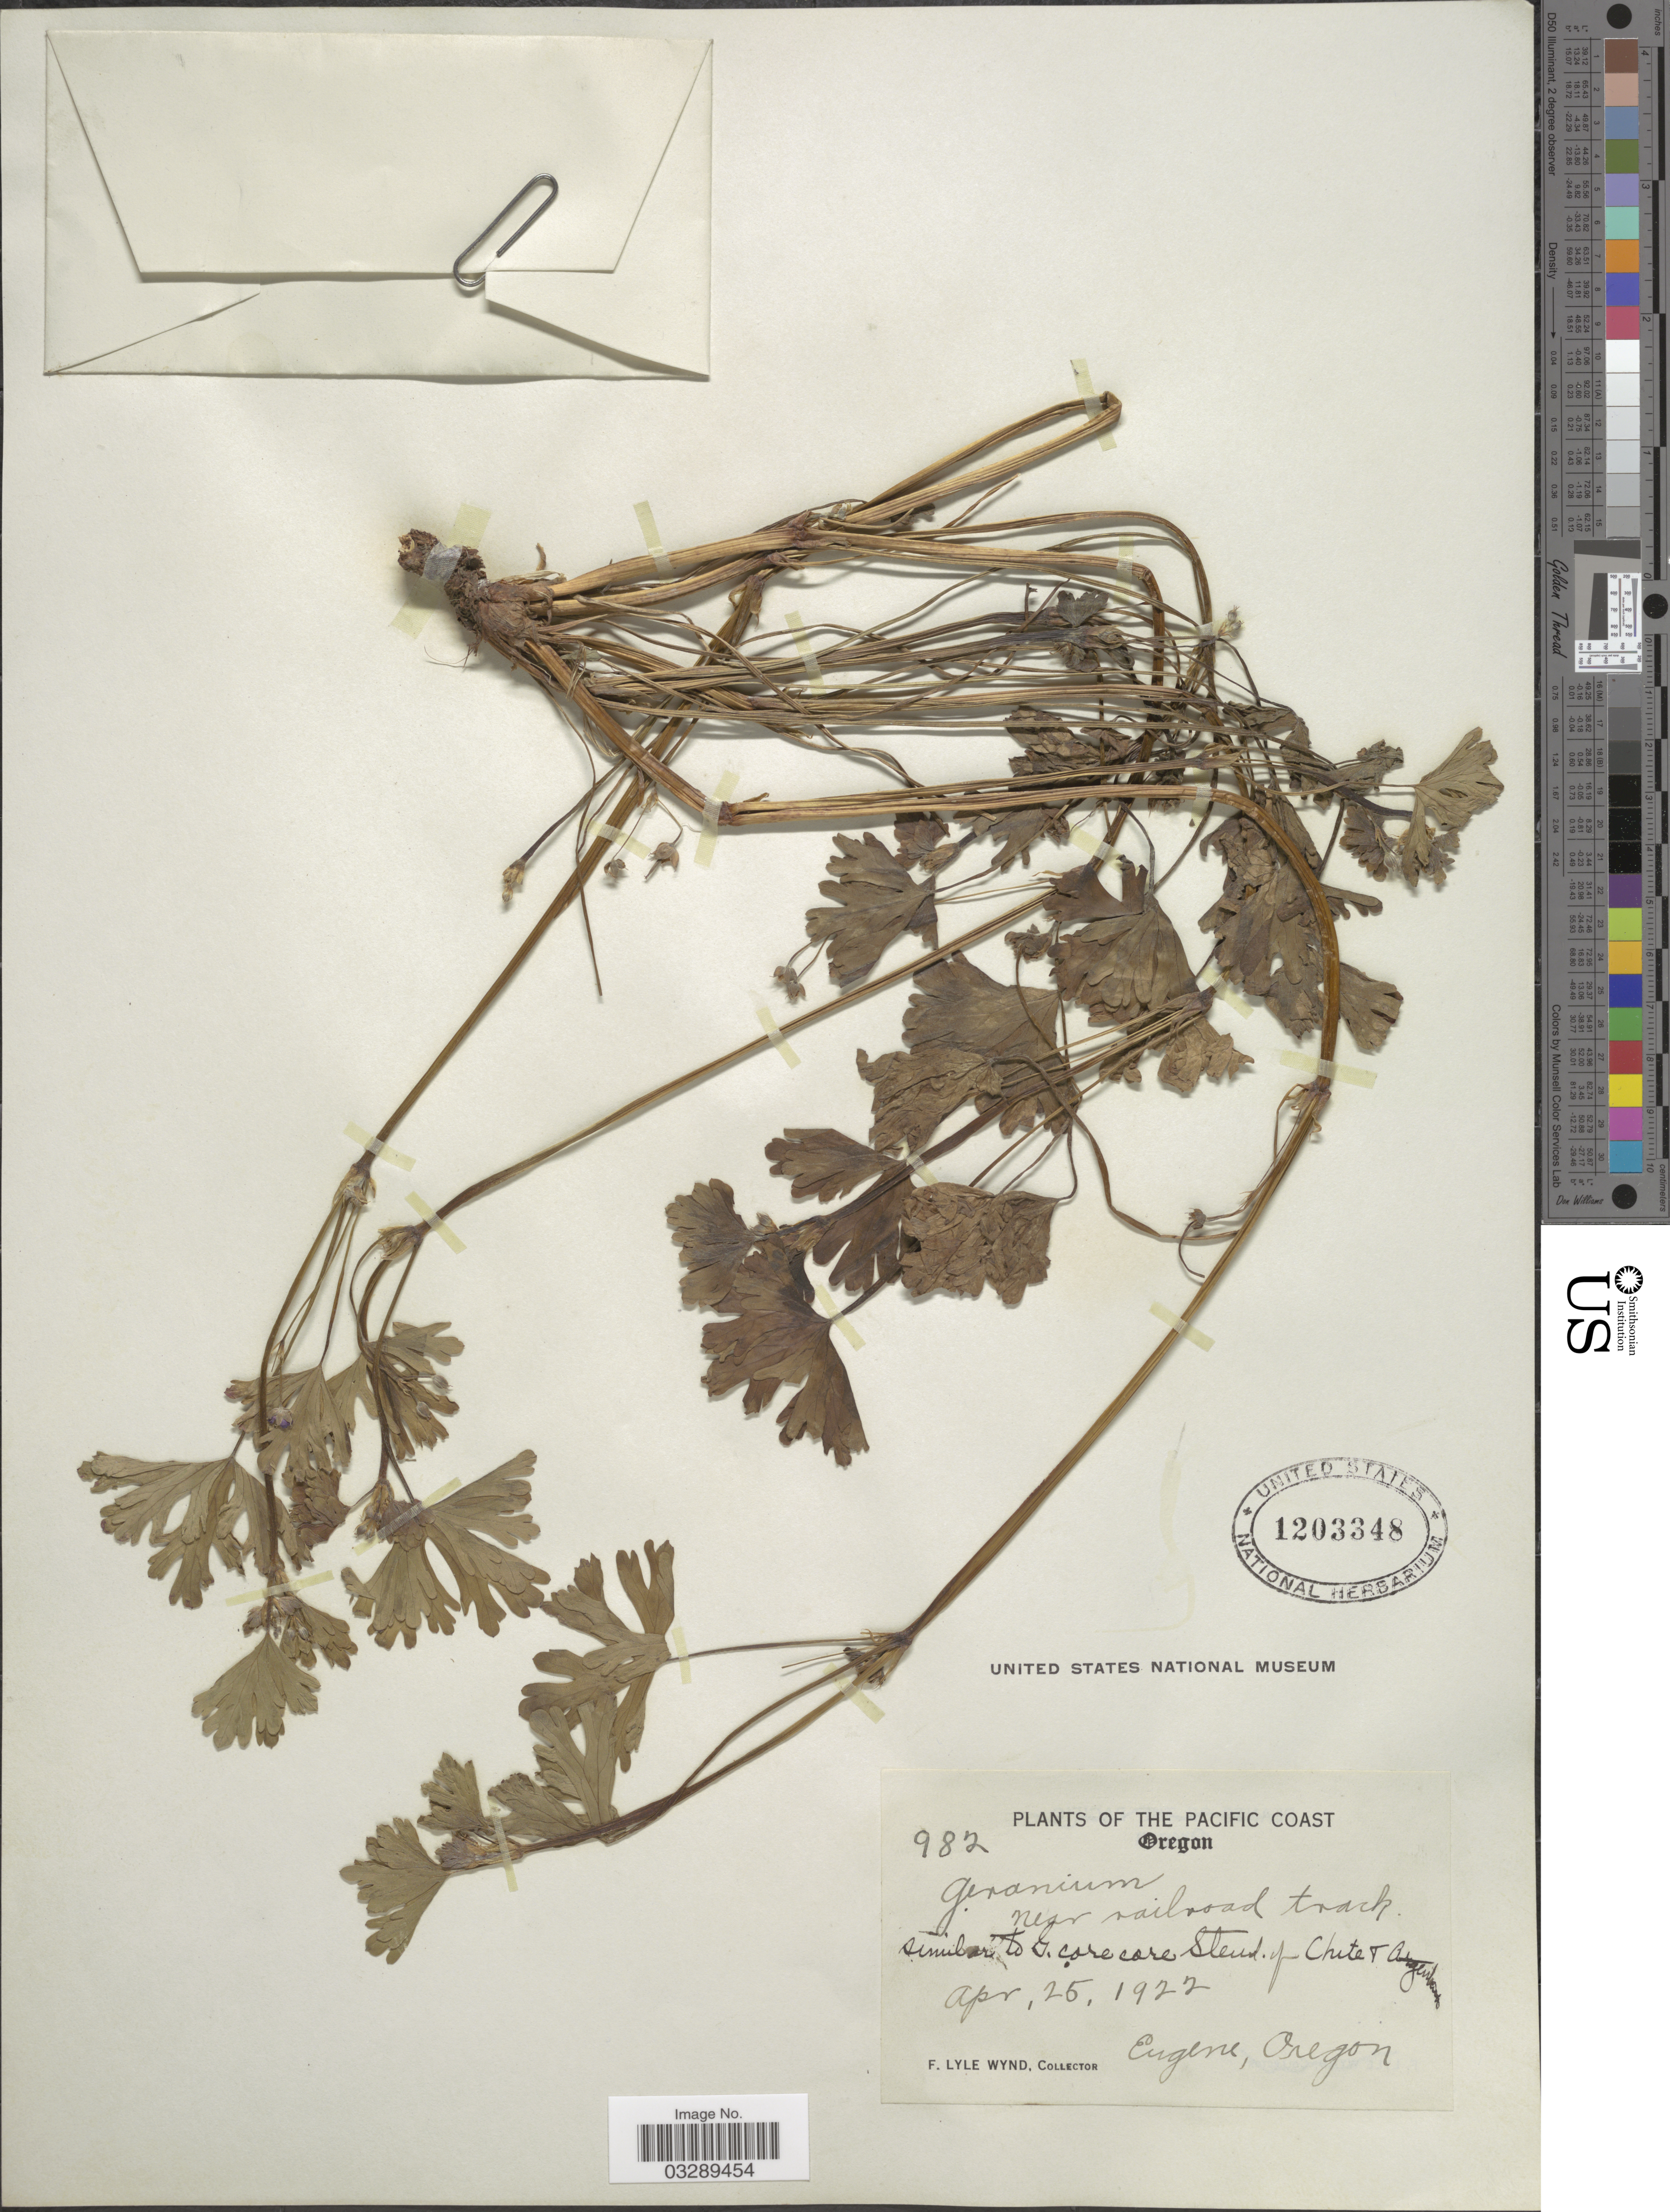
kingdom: Plantae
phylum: Tracheophyta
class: Magnoliopsida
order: Geraniales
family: Geraniaceae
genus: Geranium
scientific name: Geranium sp.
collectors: F. L. Wynd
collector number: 982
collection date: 1922-04-25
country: United States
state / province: Oregon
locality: Pacific Coast. Near railroad track. Eugene.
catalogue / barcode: US 1203348